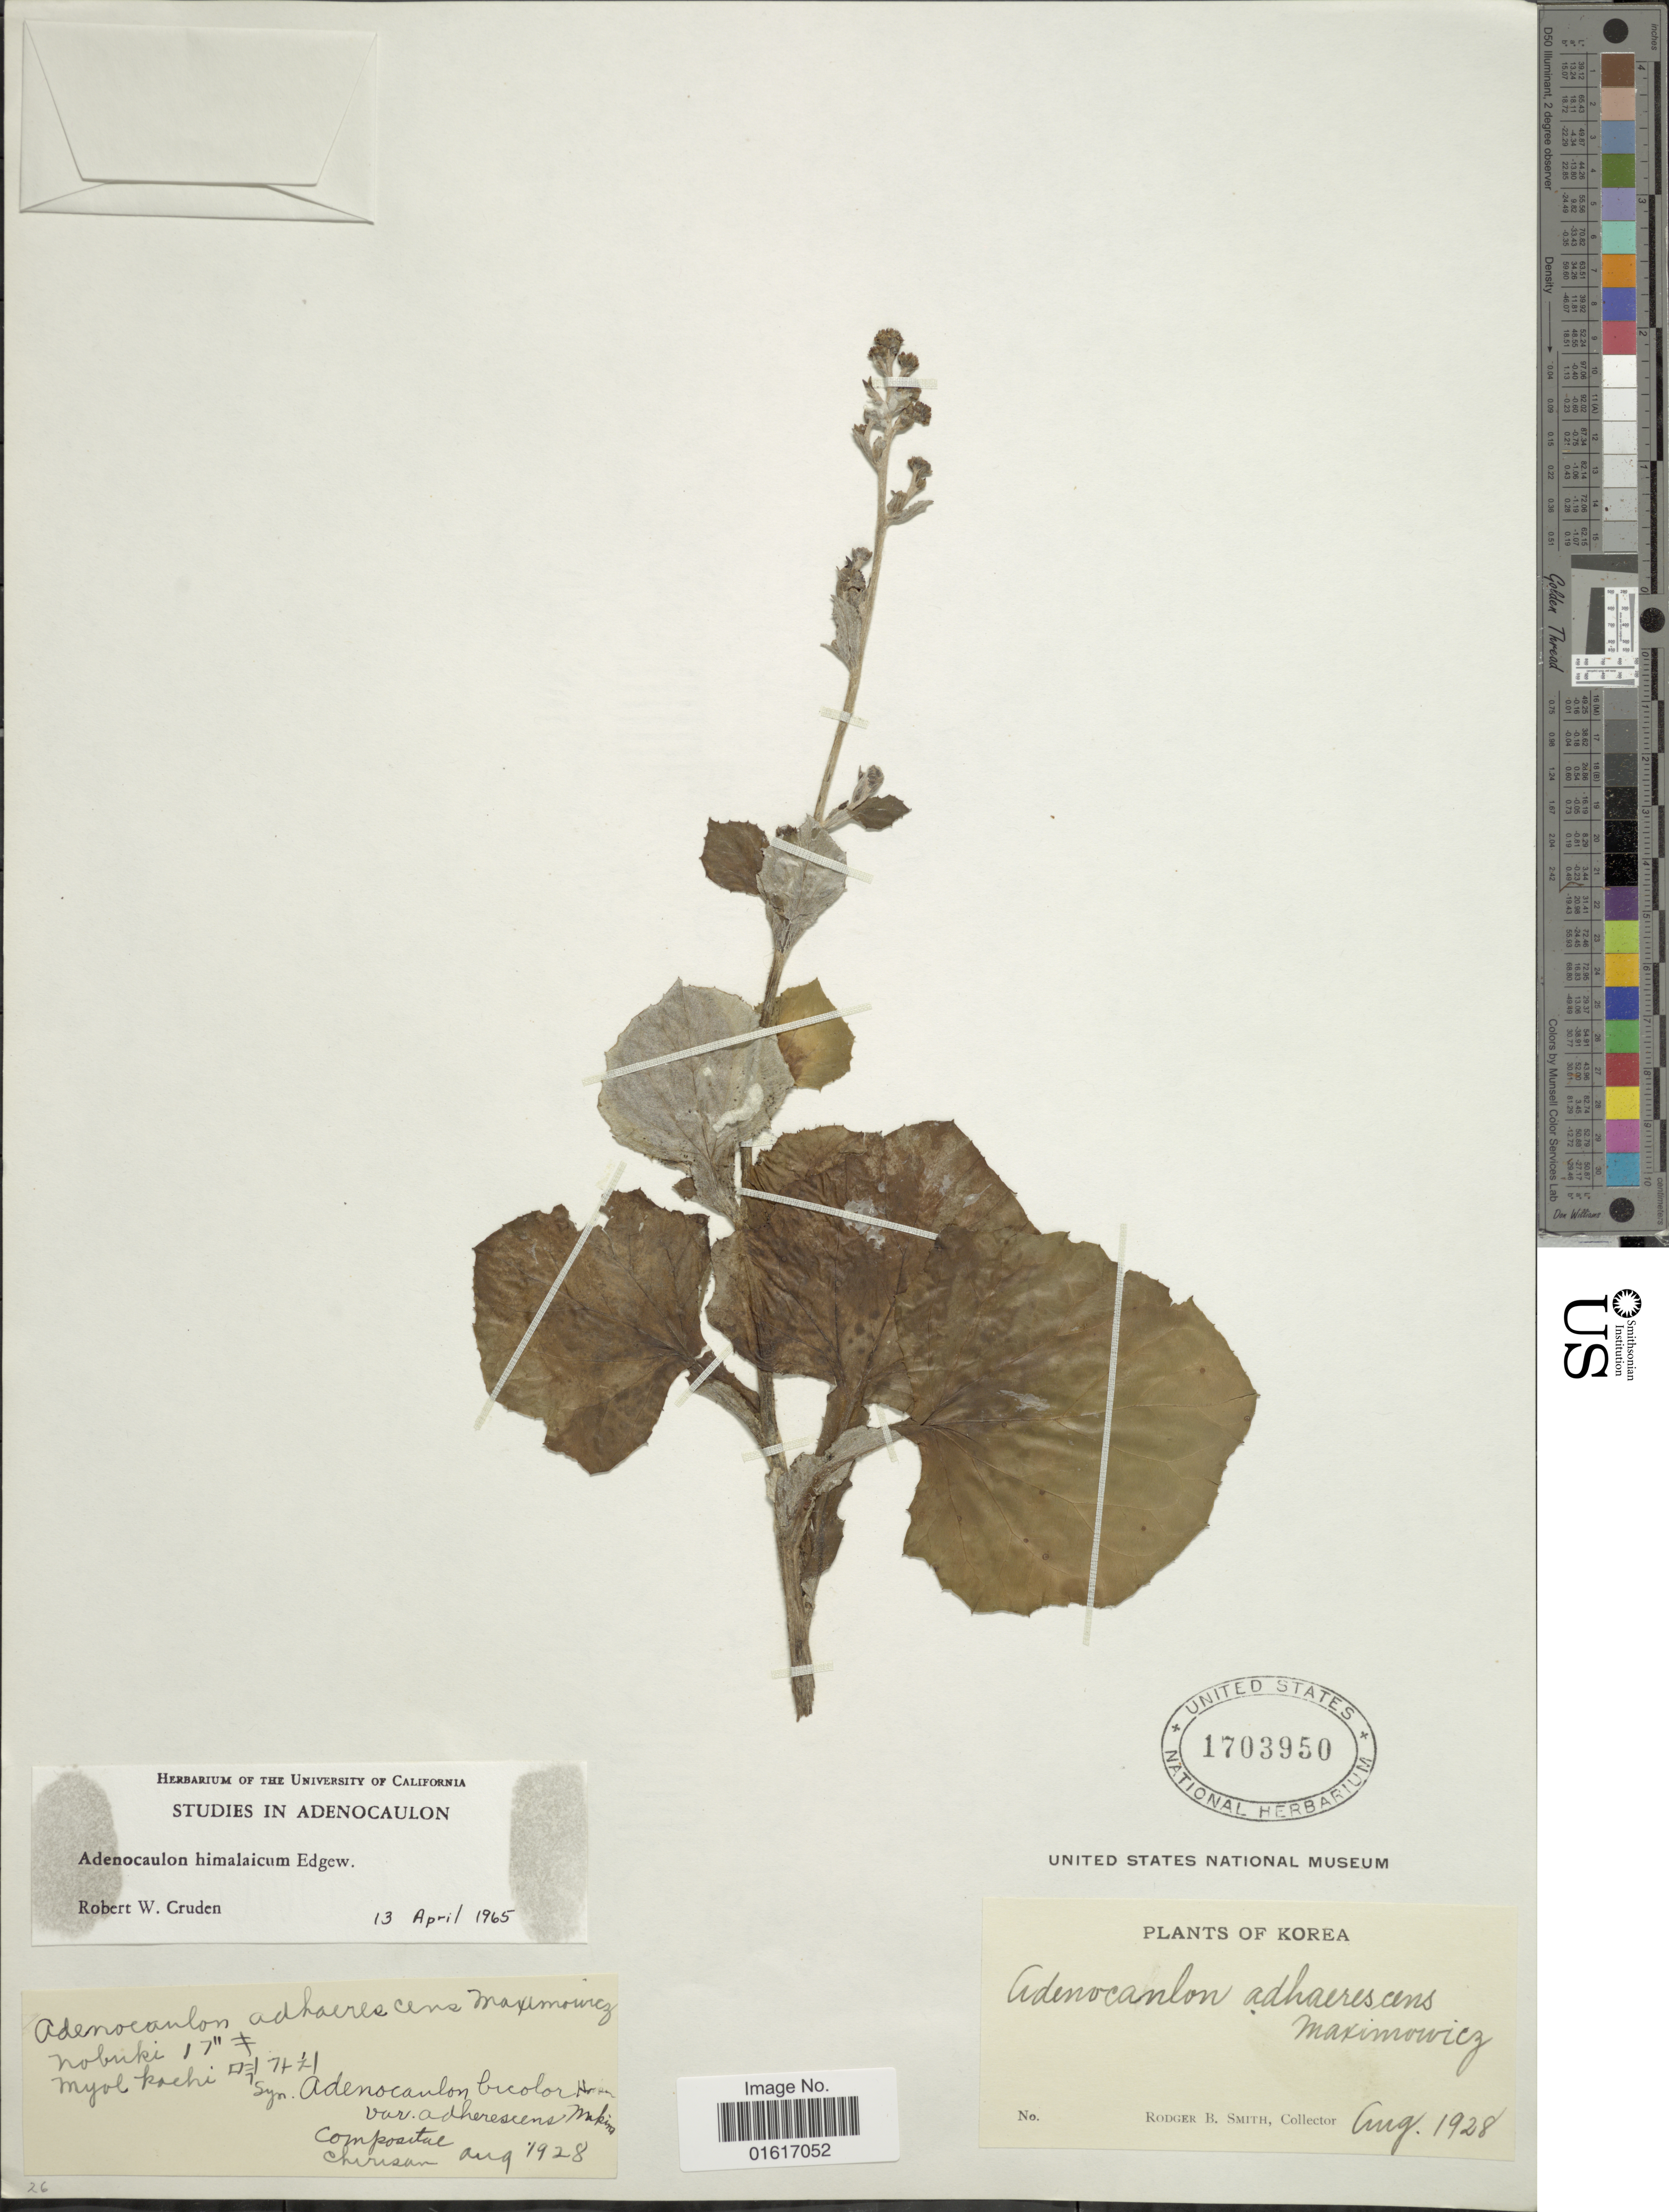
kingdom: Plantae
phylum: Tracheophyta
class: Magnoliopsida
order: Asterales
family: Asteraceae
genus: Adenocaulon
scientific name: Adenocaulon himalaicum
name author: Edgew.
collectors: R. B. Smith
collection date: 1928-08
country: South Korea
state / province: South Gyeongsang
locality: Korea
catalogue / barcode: US 1703950